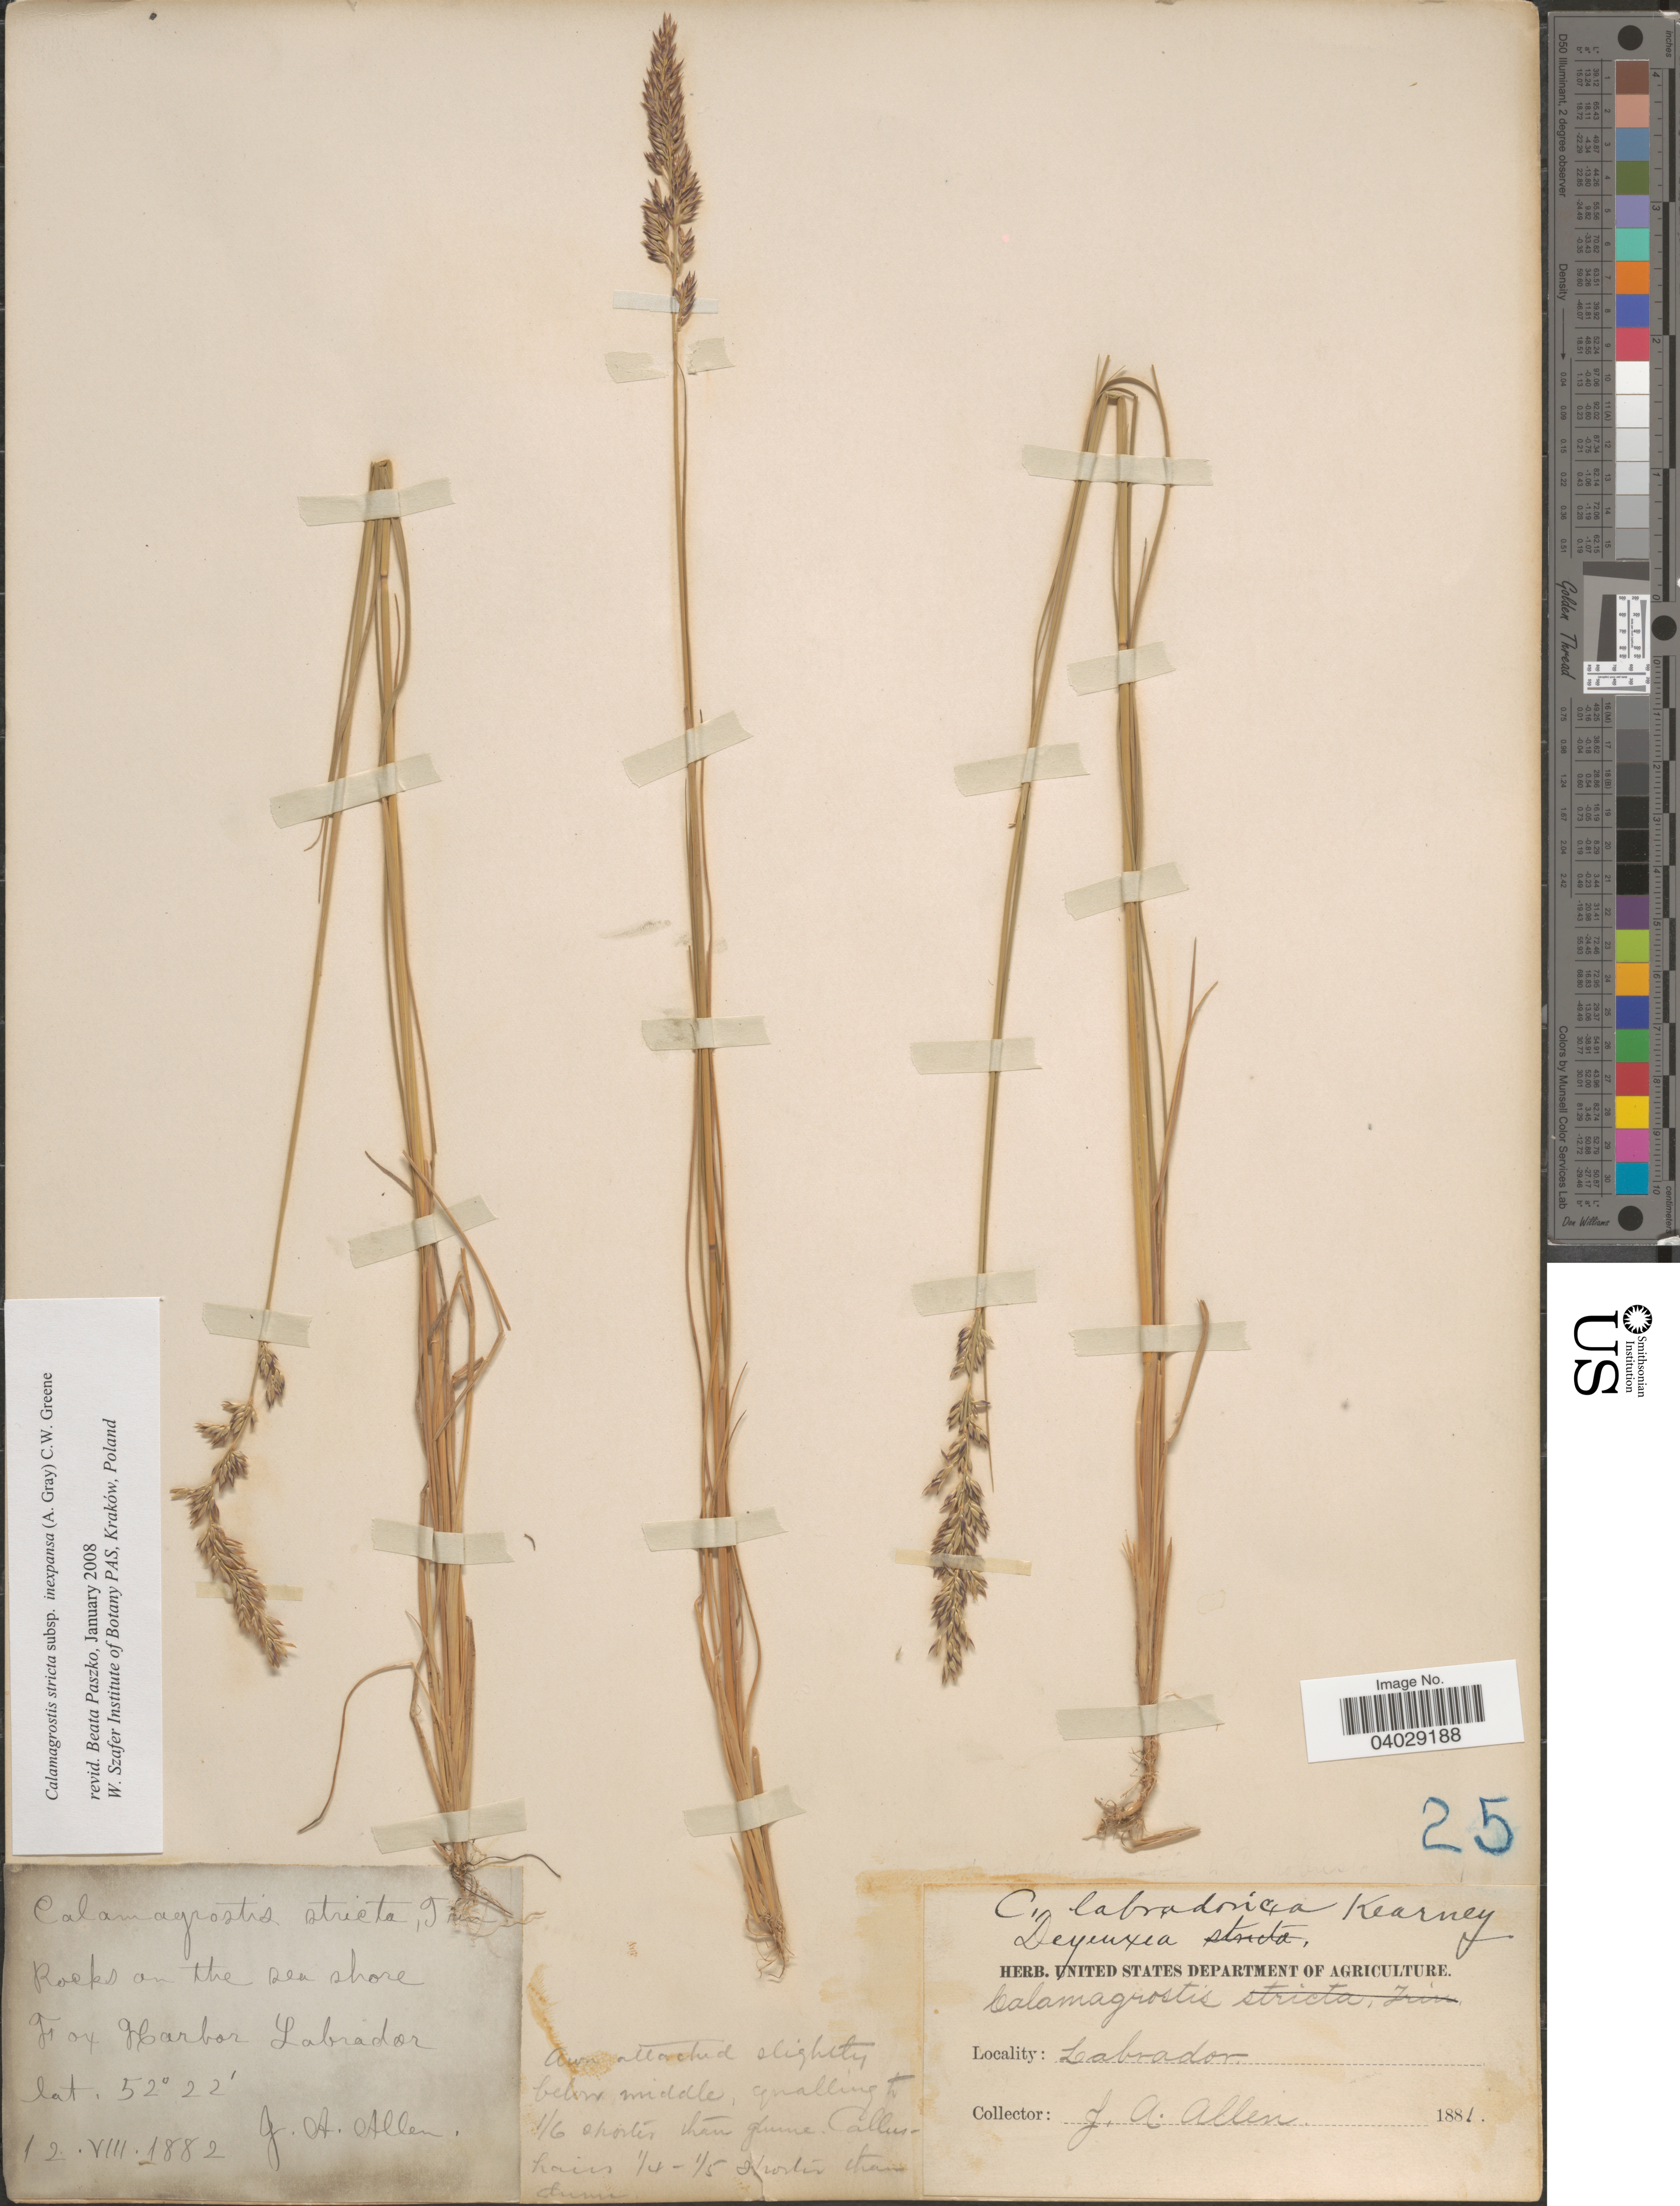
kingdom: Plantae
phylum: Tracheophyta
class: Liliopsida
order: Poales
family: Poaceae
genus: Calamagrostis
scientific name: Calamagrostis neglecta (Ehrh.) Gaertner et al.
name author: (Ehrhart) G. Gaertn. et al.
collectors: J. Allen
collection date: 1882-08-12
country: Canada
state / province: Newfoundland and Labrador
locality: Labrador. Rocks on the sea shore. Fox Harbor Labrador.